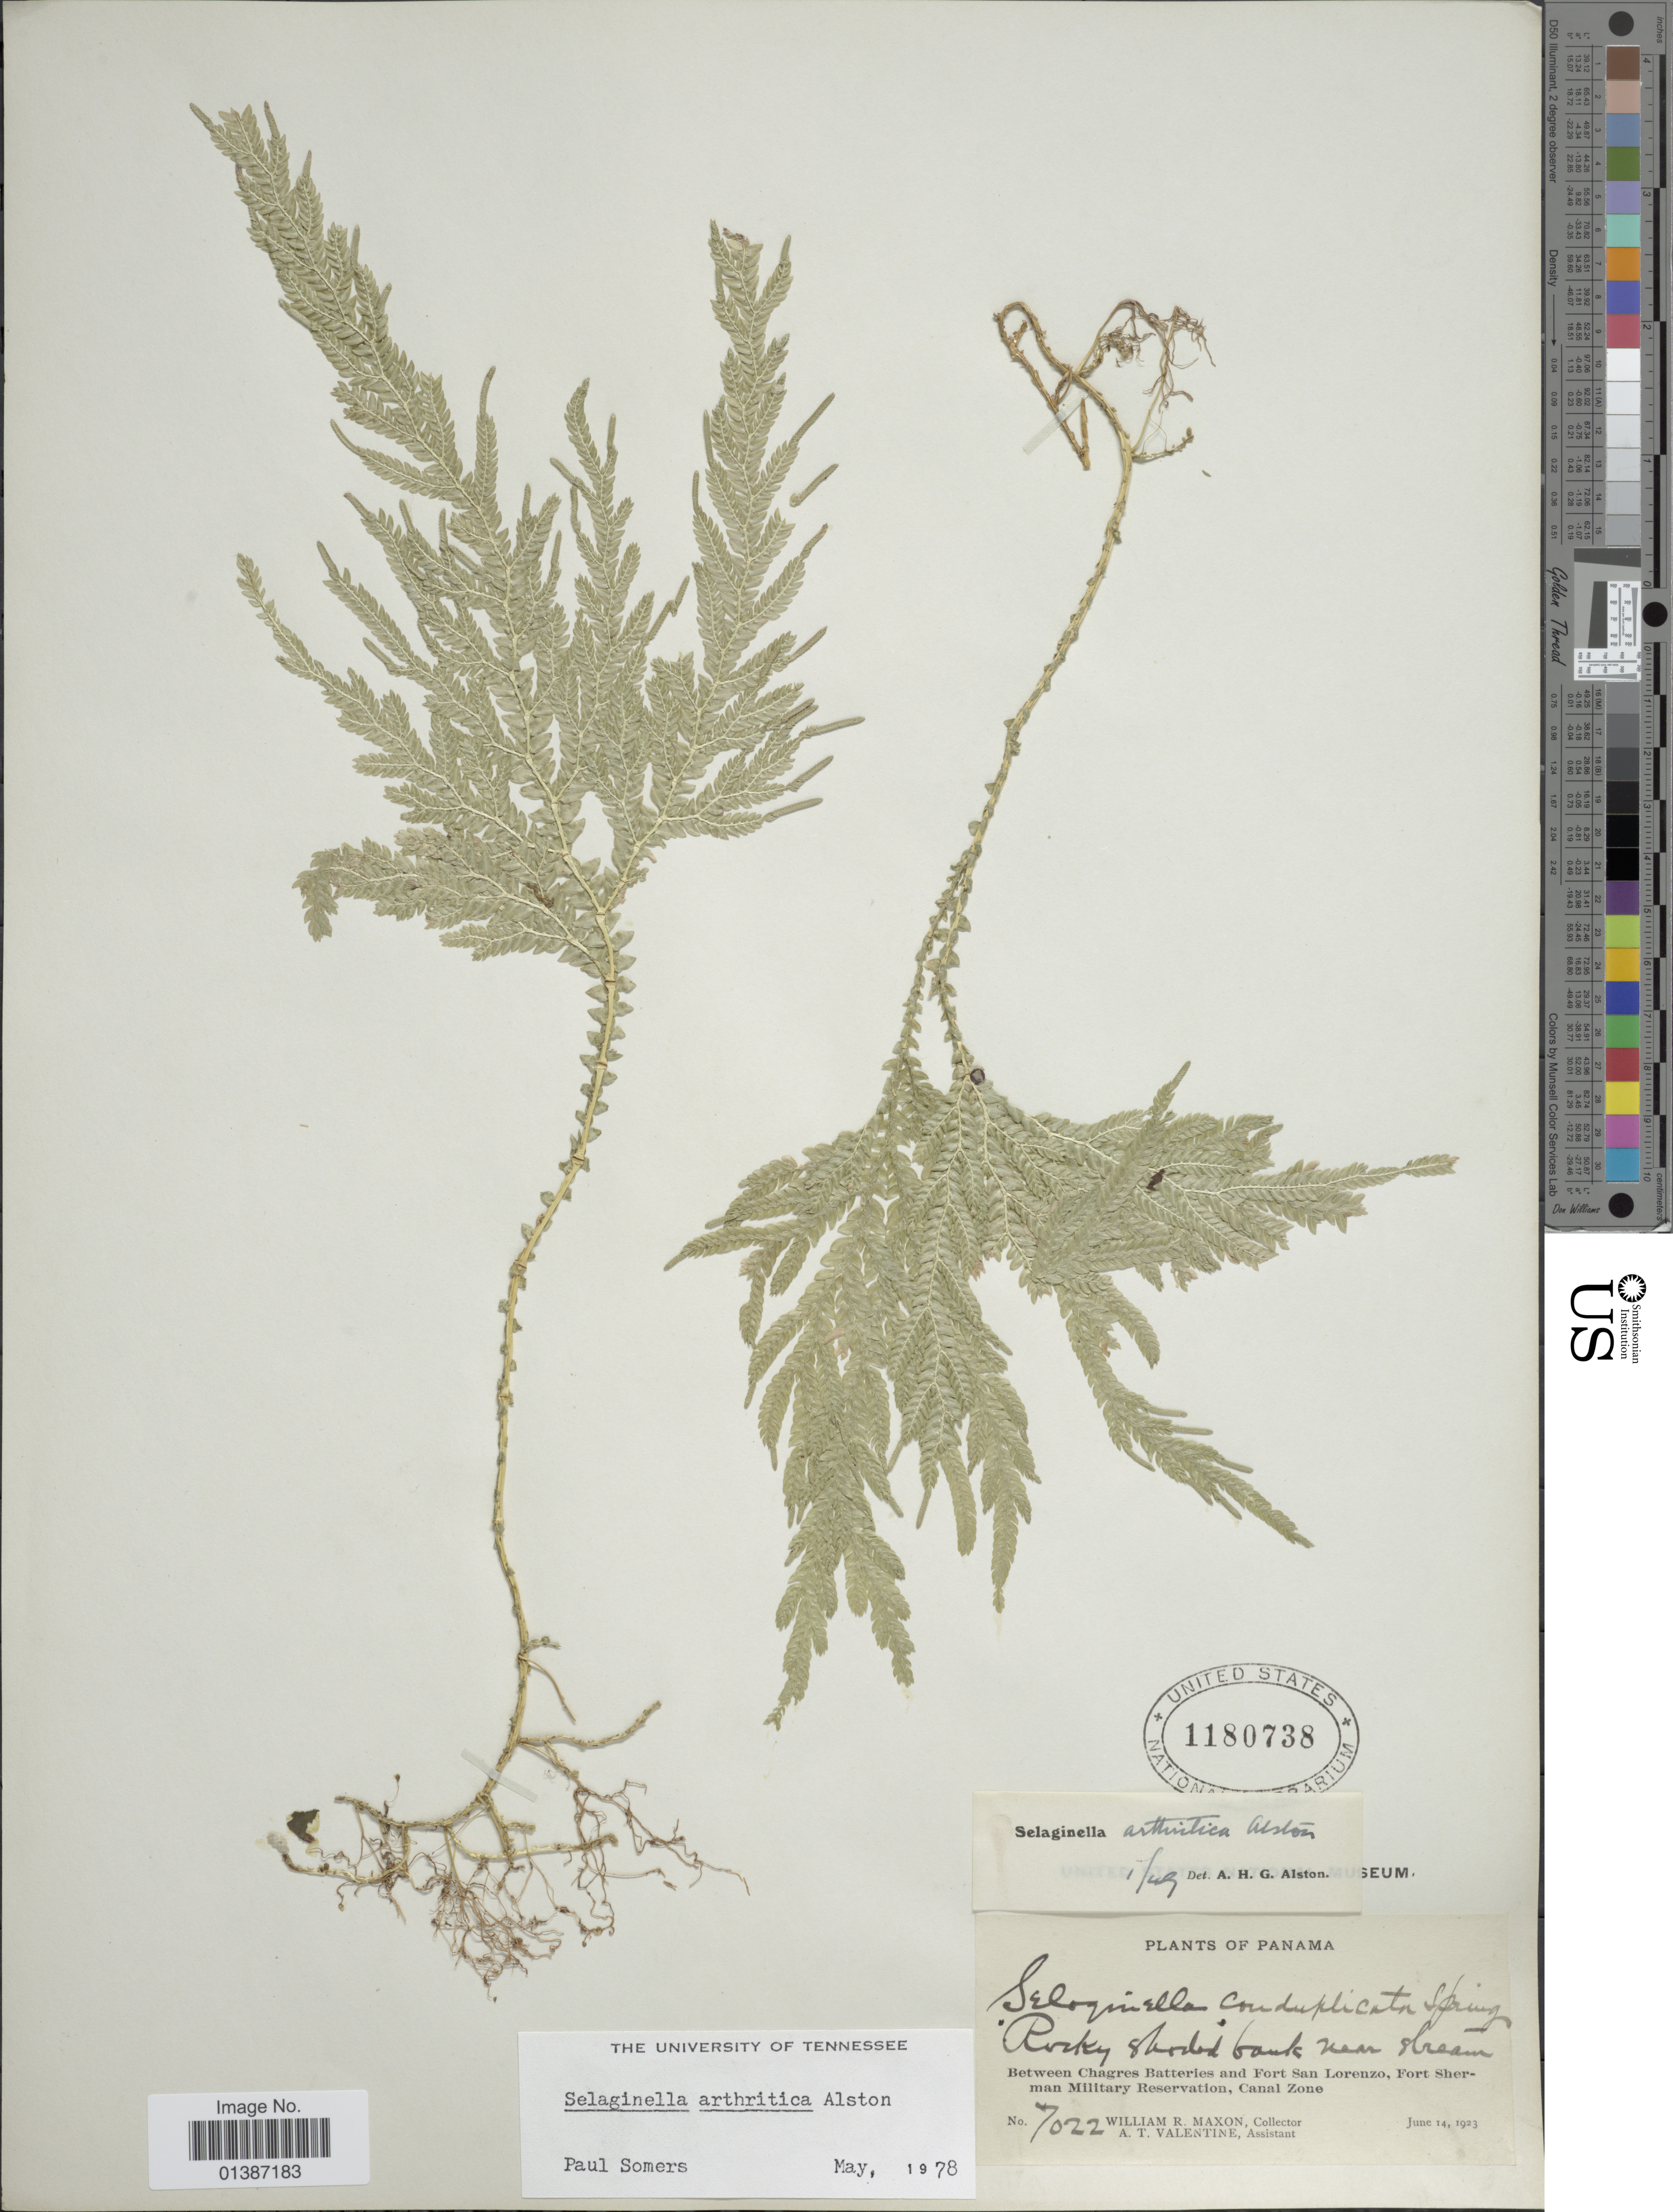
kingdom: Plantae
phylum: Tracheophyta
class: Lycopodiopsida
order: Selaginellales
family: Selaginellaceae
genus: Selaginella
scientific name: Selaginella arthritica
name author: Alston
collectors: W. R. Maxon & A. Valentine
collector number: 7022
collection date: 1923-06-14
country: Panama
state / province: Colón / Panamá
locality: Between Chagres Batteries and Fort San Lorenzo, Fort Sherman Military Reservation, Canal Zone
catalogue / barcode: US 1180738